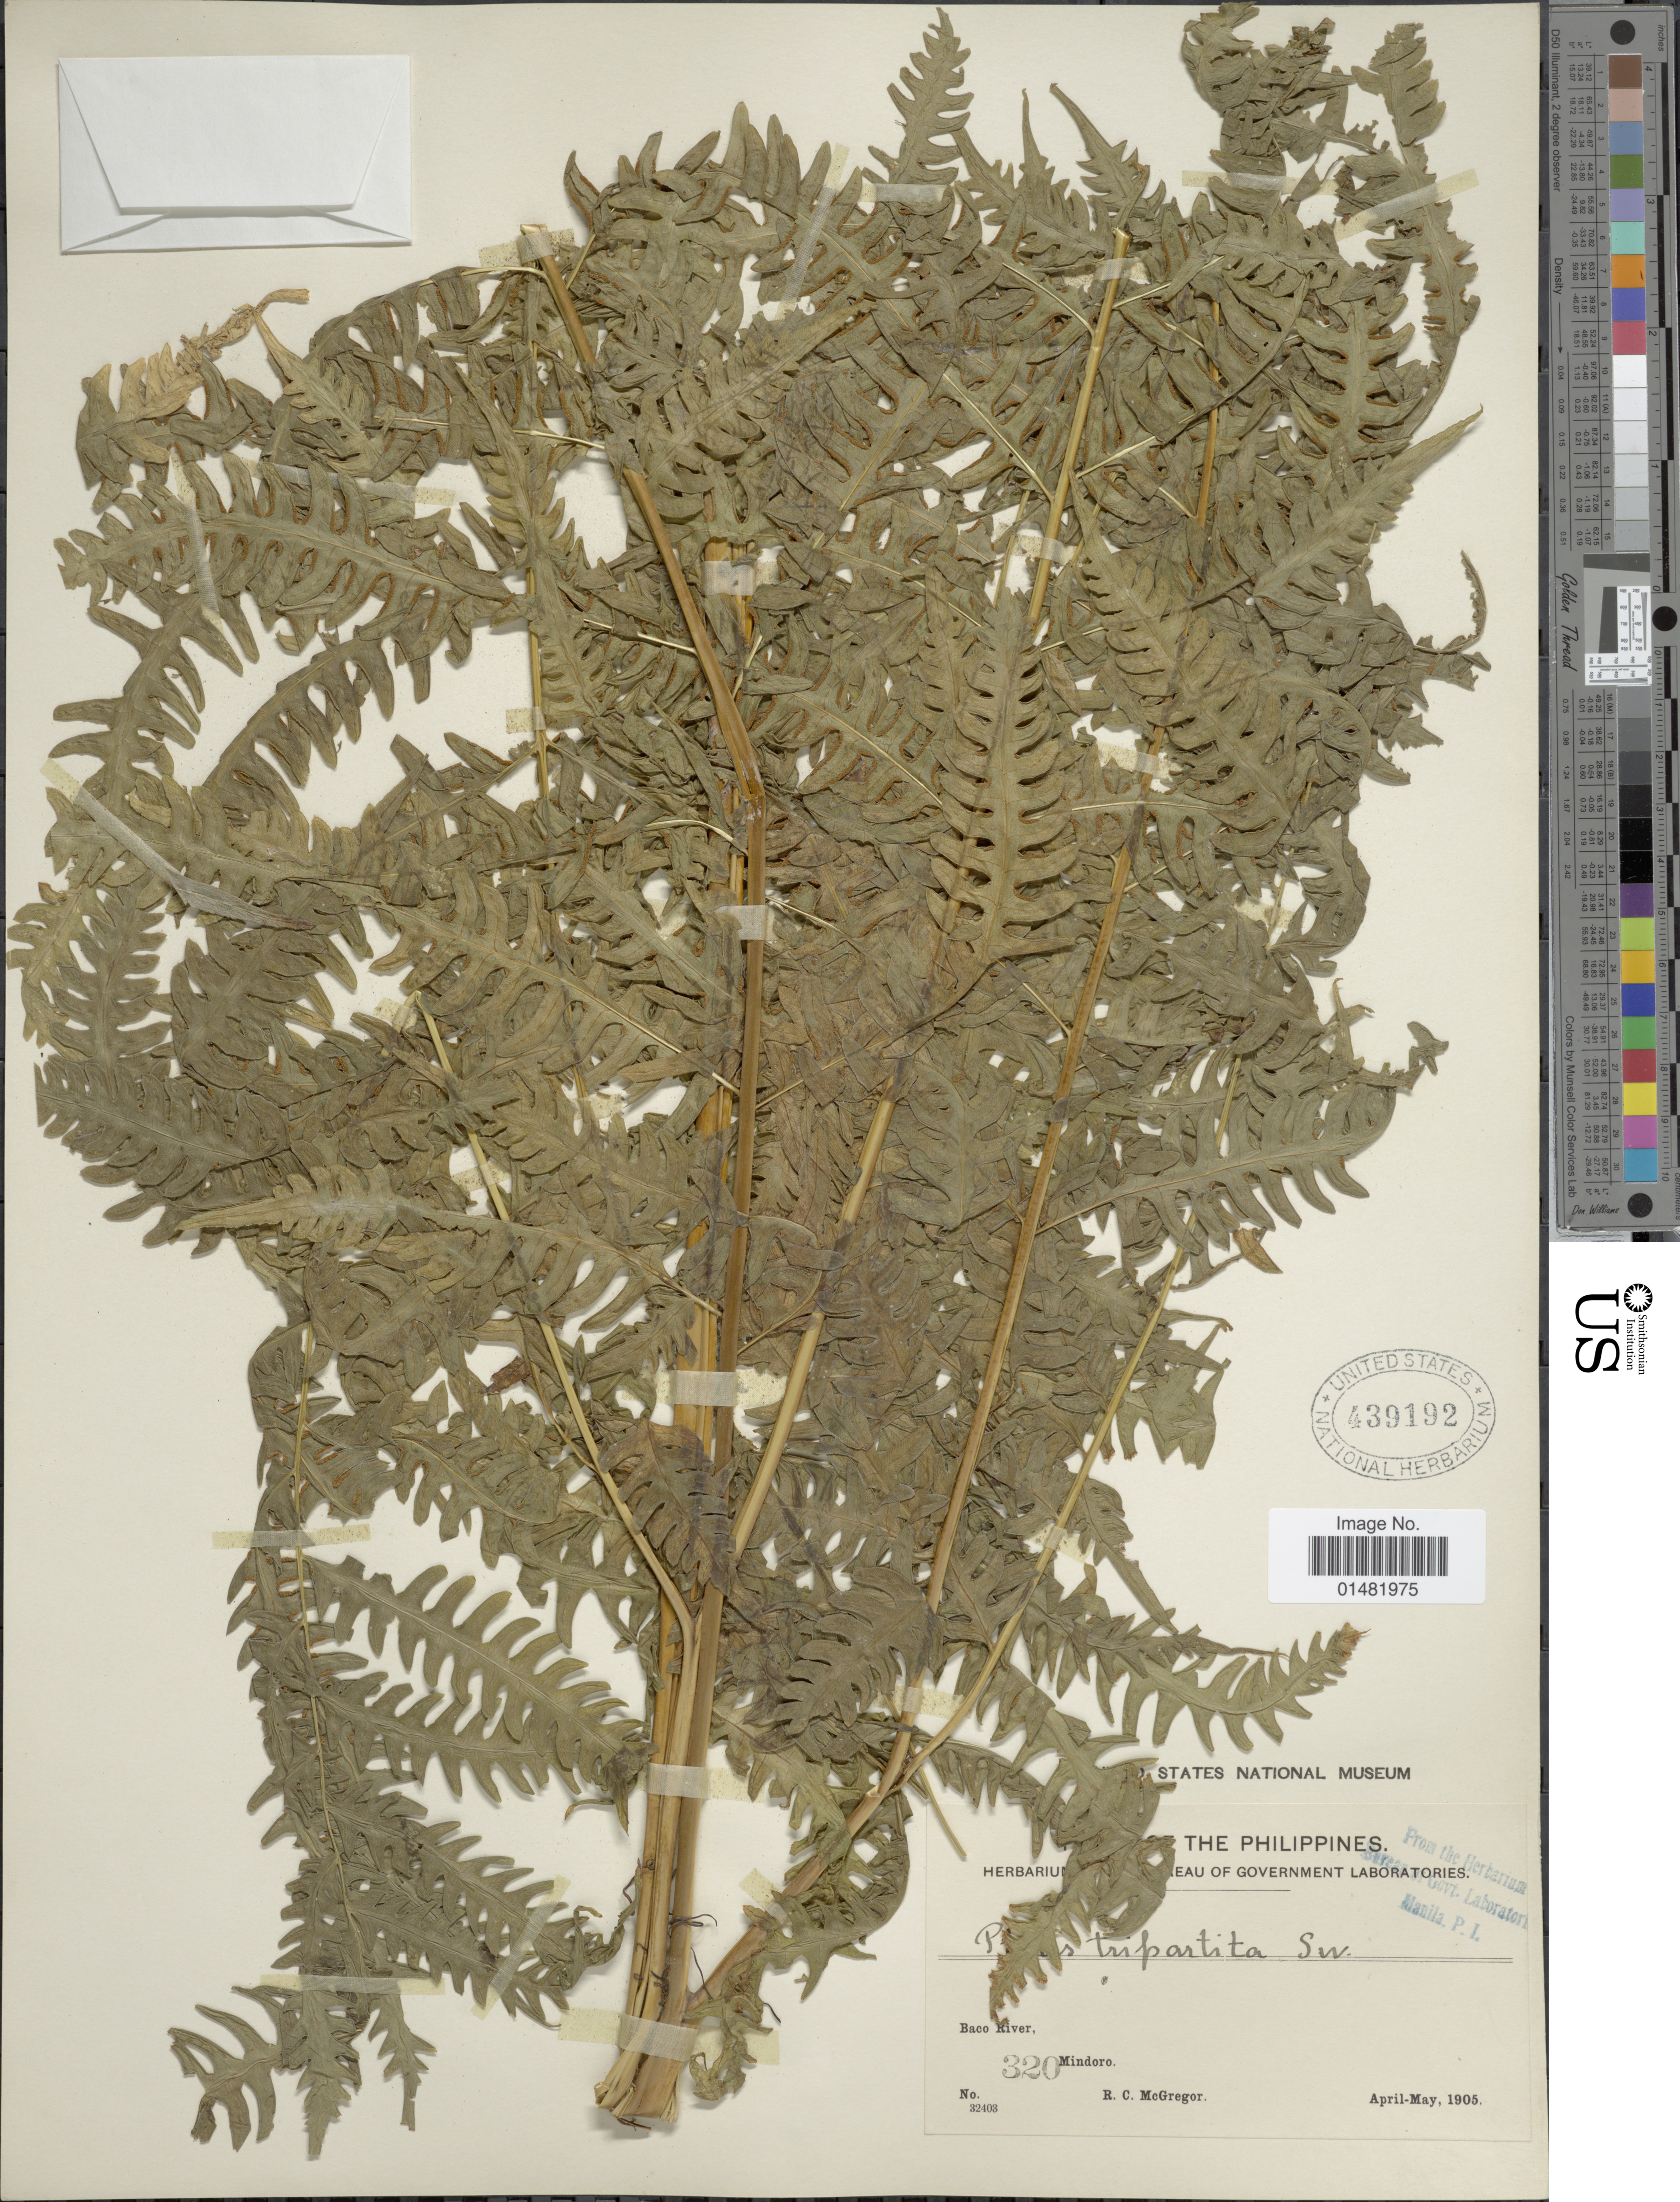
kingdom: Plantae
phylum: Tracheophyta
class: Polypodiopsida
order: Polypodiales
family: Pteridaceae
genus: Pteris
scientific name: Pteris tripartita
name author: Sw.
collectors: R. C. McGregor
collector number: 320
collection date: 1905-04/1905-05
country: Philippines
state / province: Mimaropa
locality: Baco River, Mindoro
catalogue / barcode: US 439192